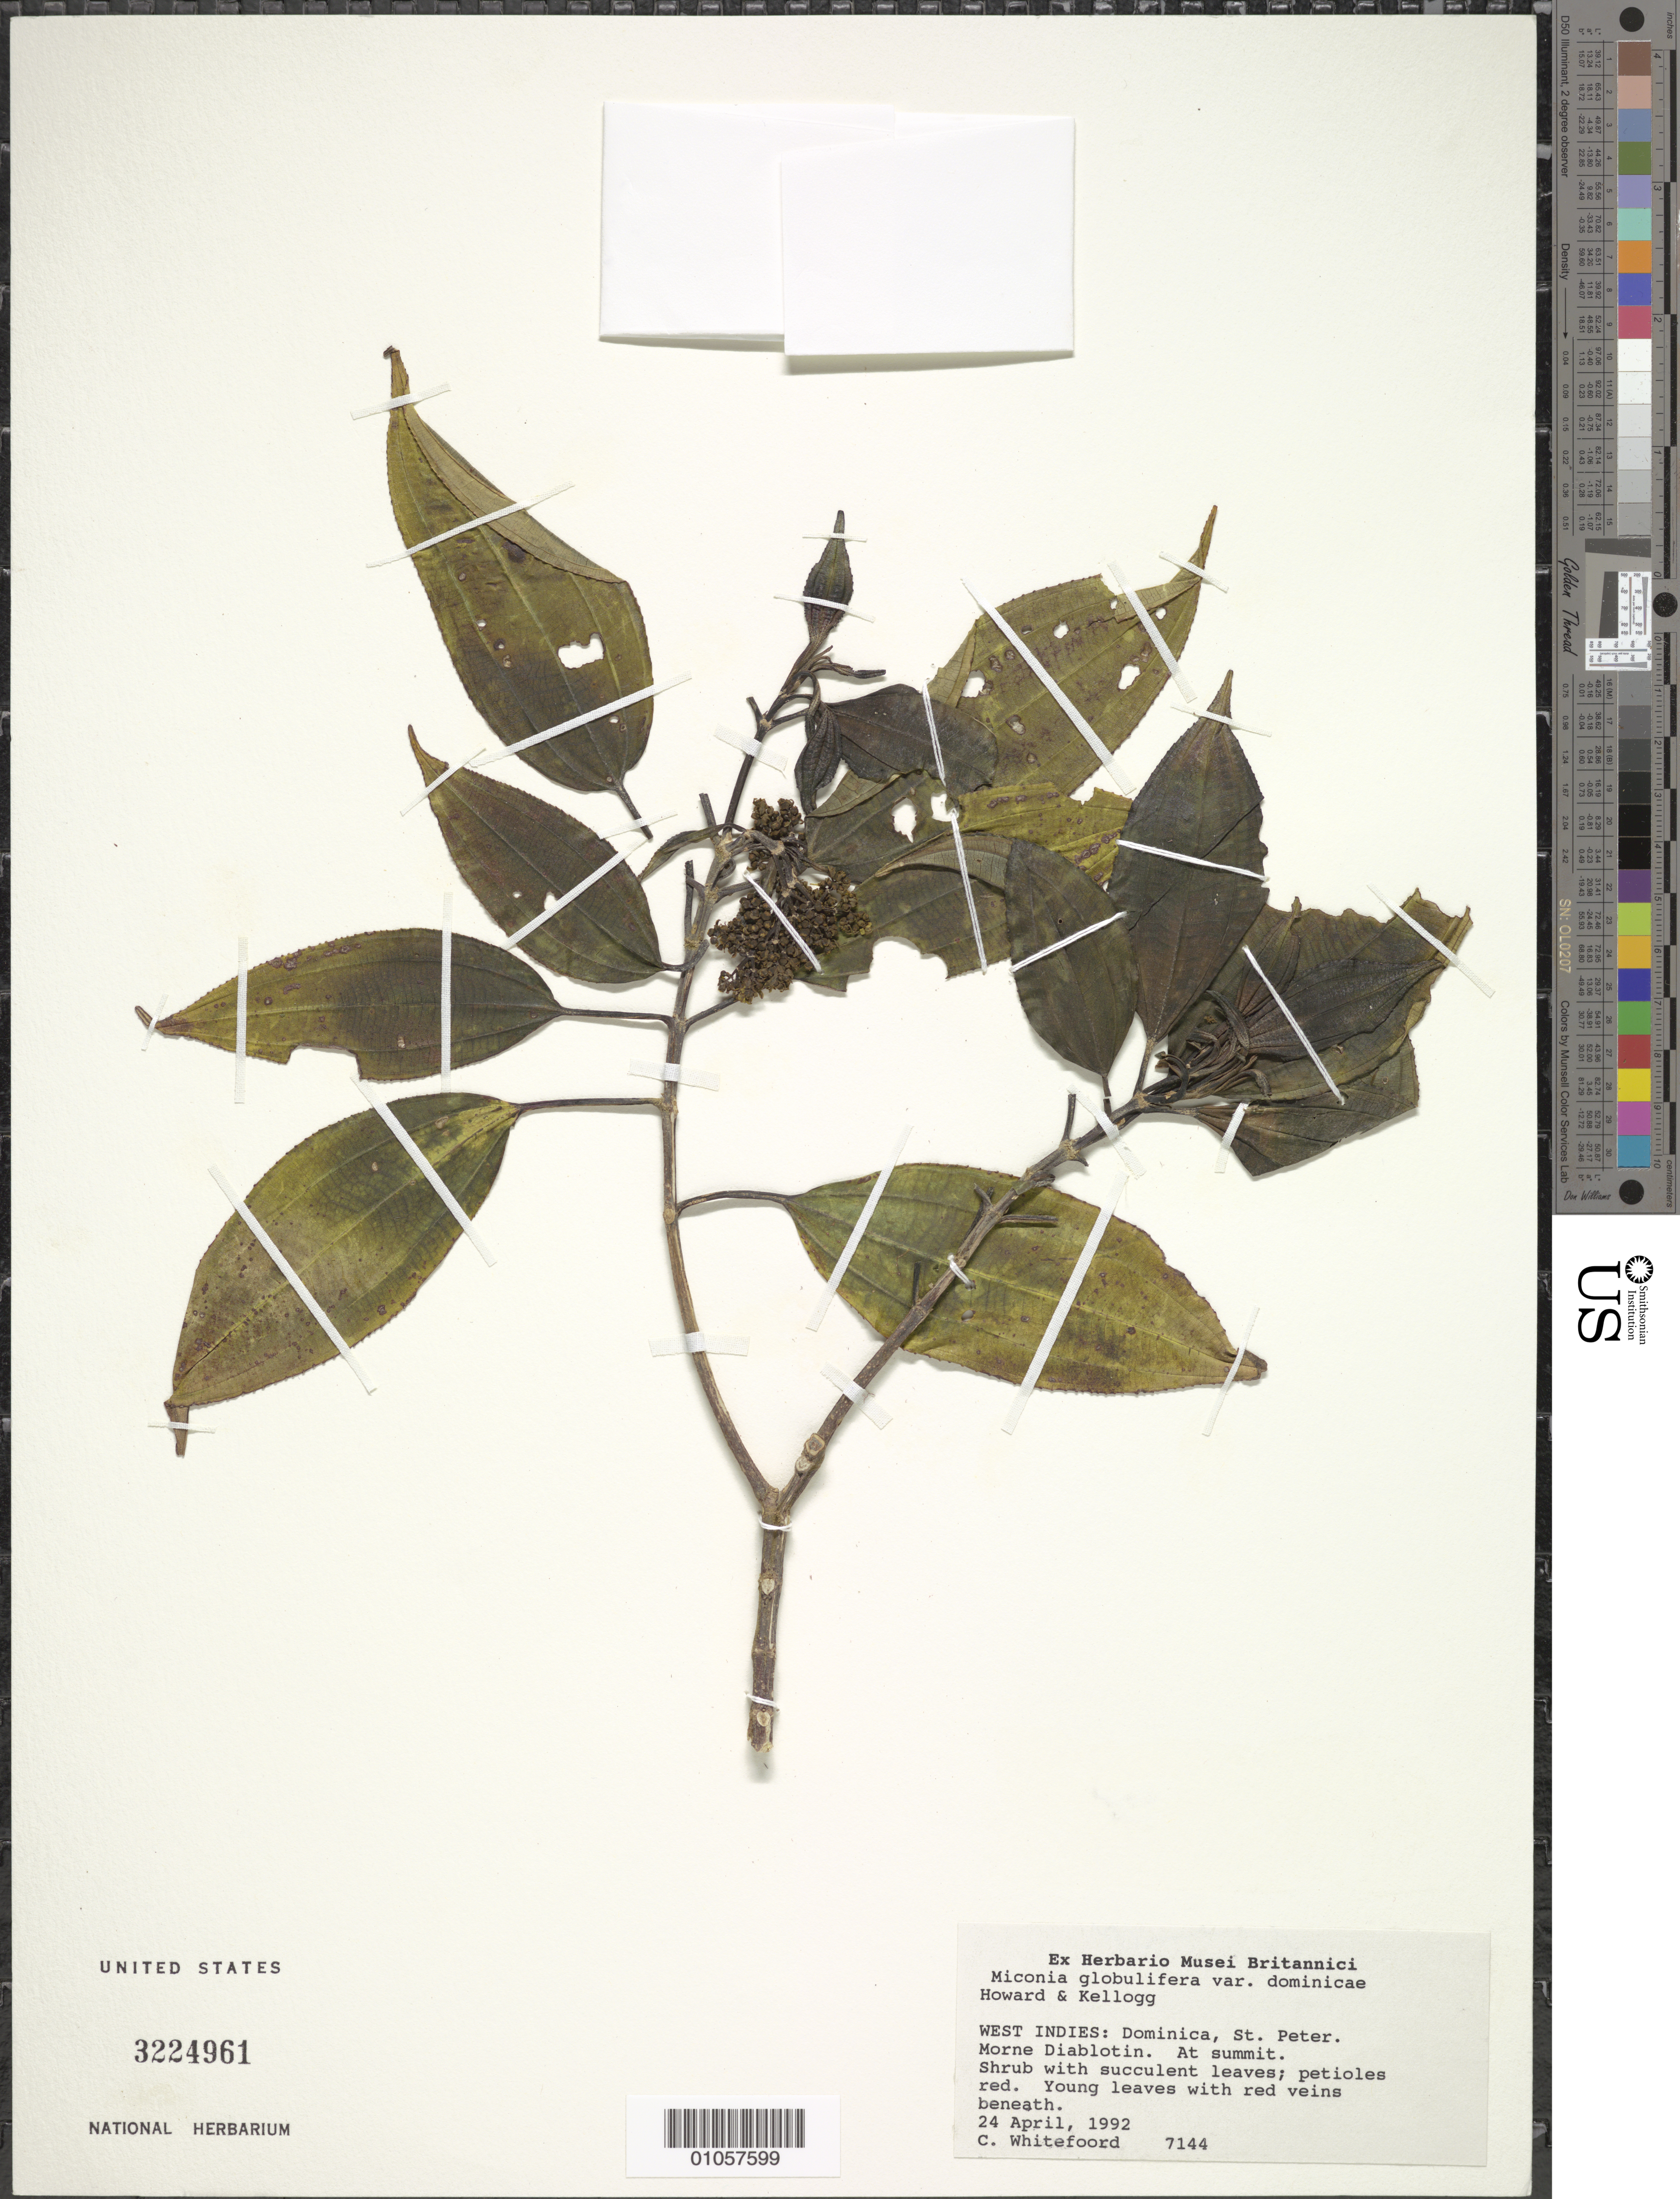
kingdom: Plantae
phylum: Tracheophyta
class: Magnoliopsida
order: Myrtales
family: Melastomataceae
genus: Miconia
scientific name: Miconia globuliflora var. dominicae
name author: R.A. Howard & E.A. Kellogg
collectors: C. Whitefoord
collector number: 7144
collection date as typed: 24 Apr 1992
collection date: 1992-04-24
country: Dominica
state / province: St. Peter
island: Dominica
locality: Morne Diablotin, summit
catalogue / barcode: US 3224961